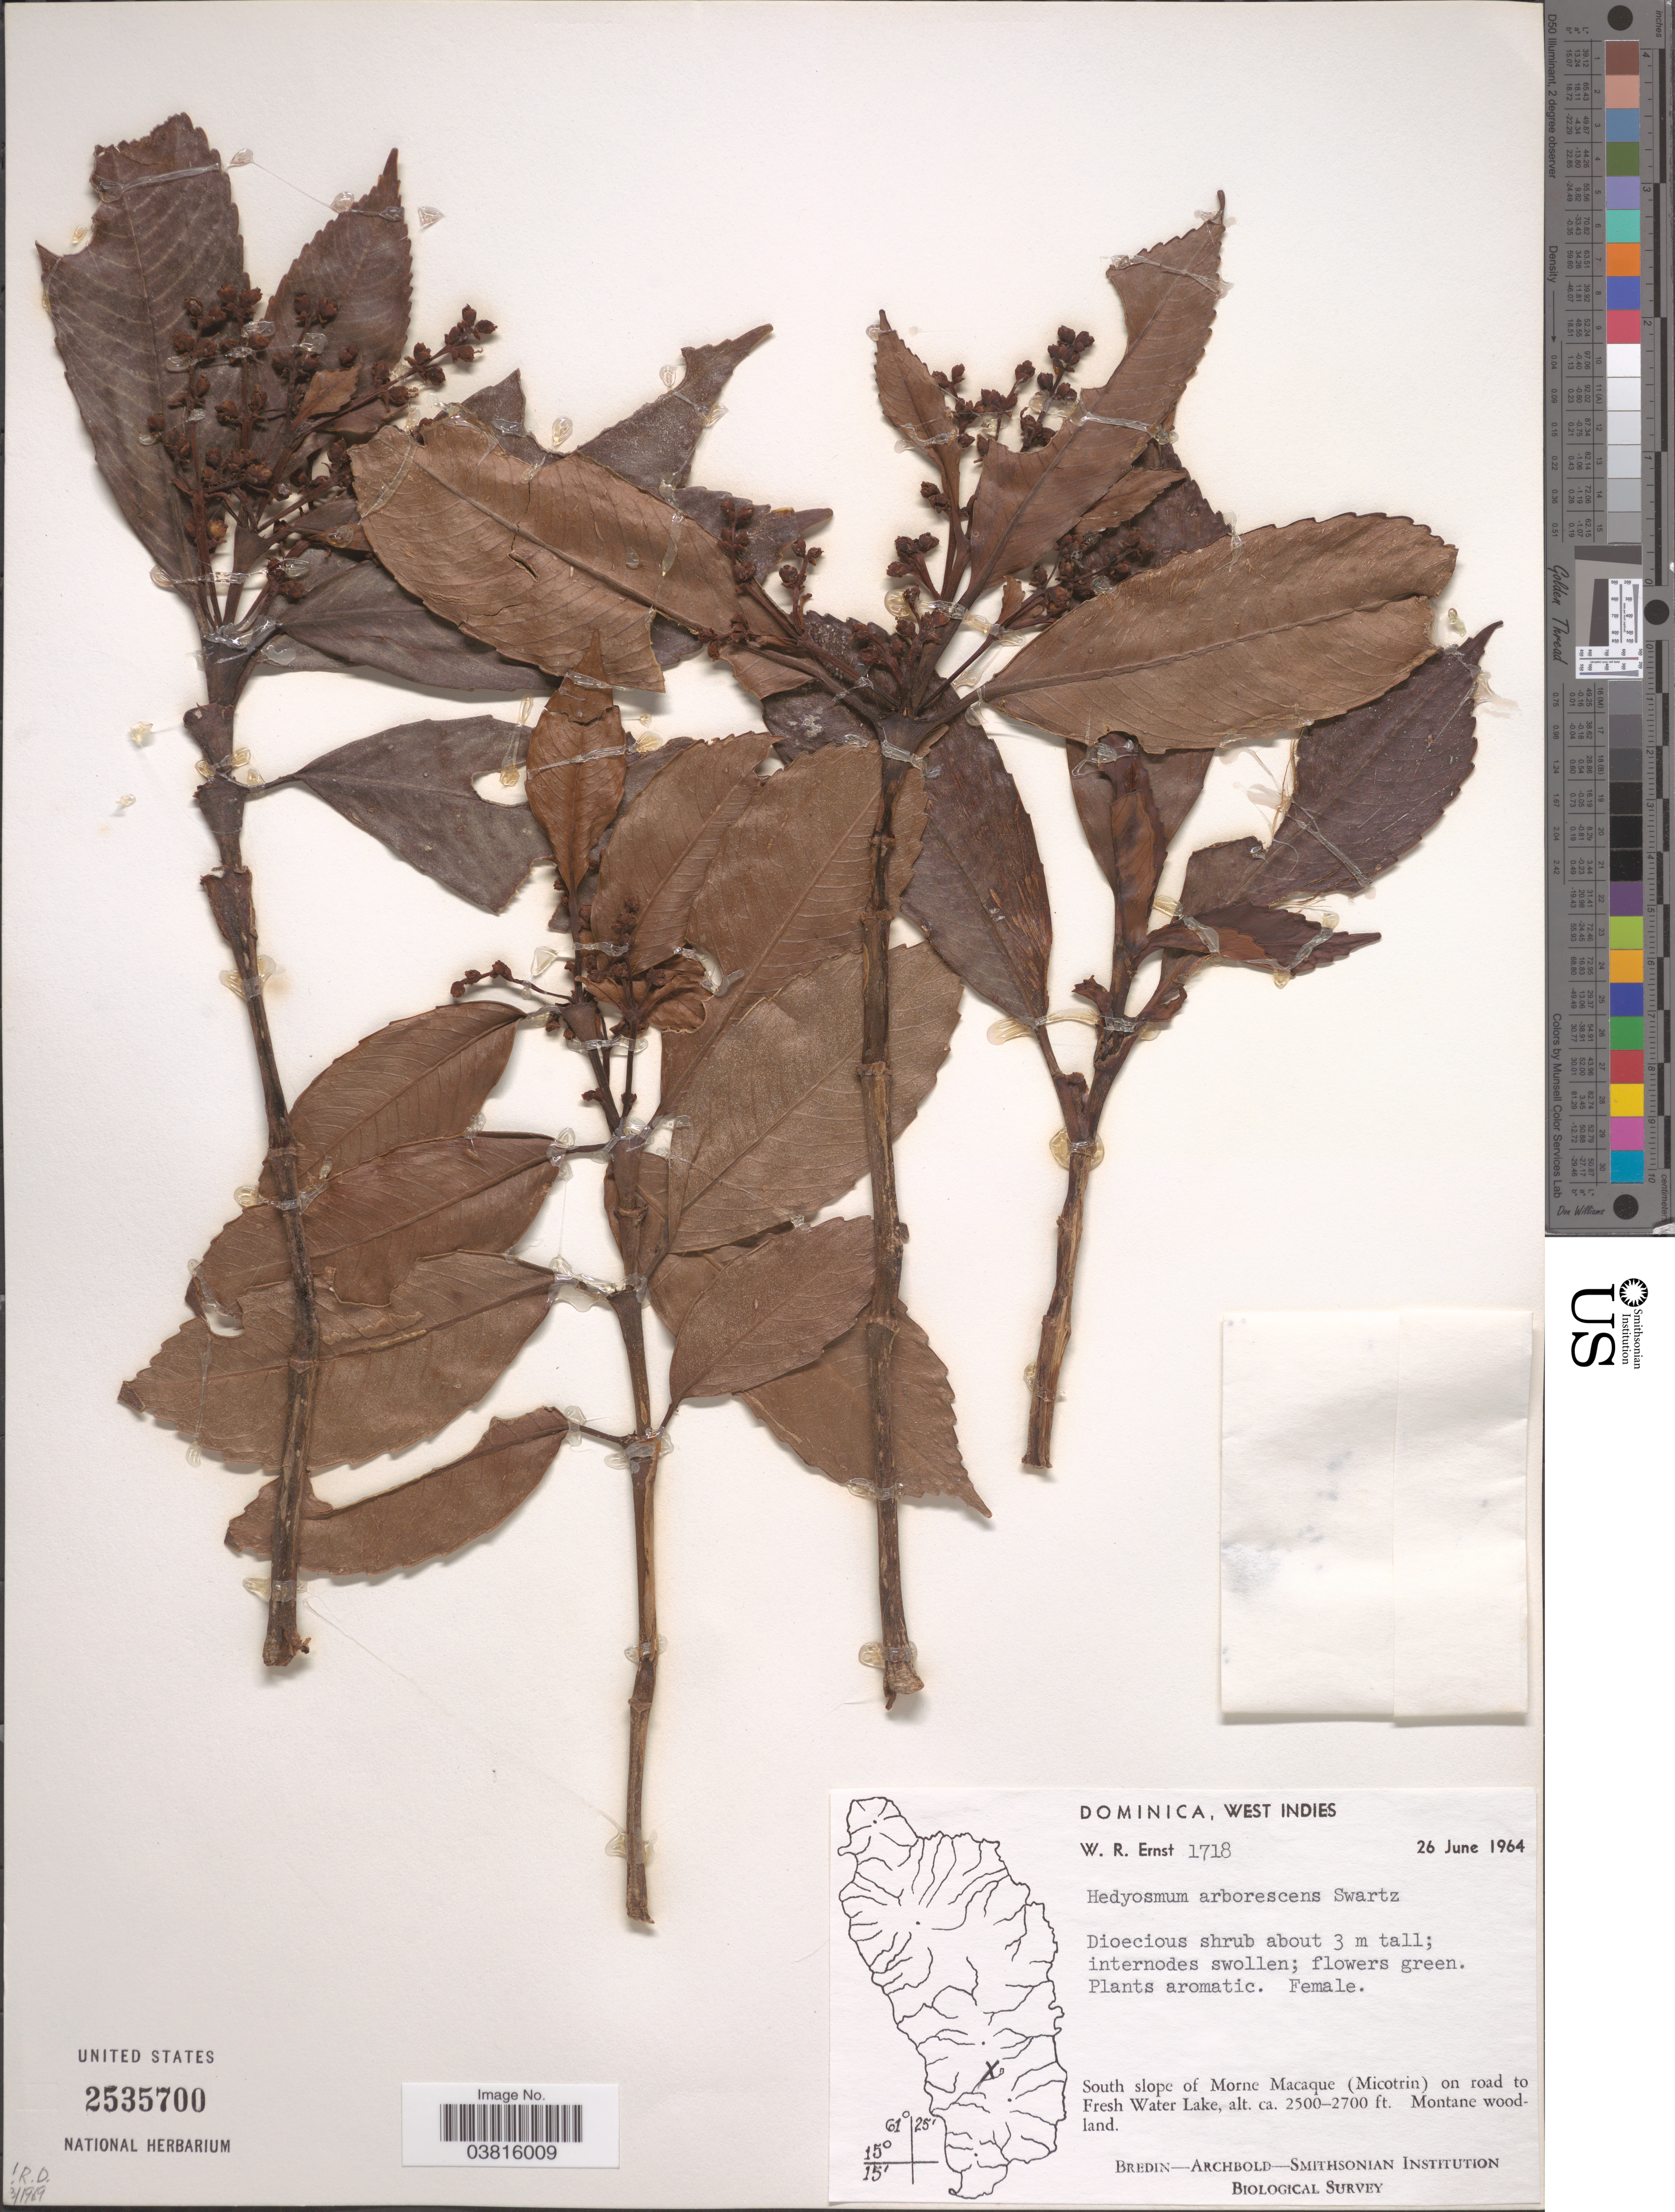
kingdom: Plantae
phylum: Tracheophyta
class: Magnoliopsida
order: Chloranthales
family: Chloranthaceae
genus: Hedyosmum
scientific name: Hedyosmum arborescens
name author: Sw.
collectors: W. R. Ernst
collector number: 1718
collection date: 1964-06-26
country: Dominica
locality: South slope of Morne Macaque (Micotrin) on road to Fresh Water Lake.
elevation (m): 762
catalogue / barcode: US 2535700